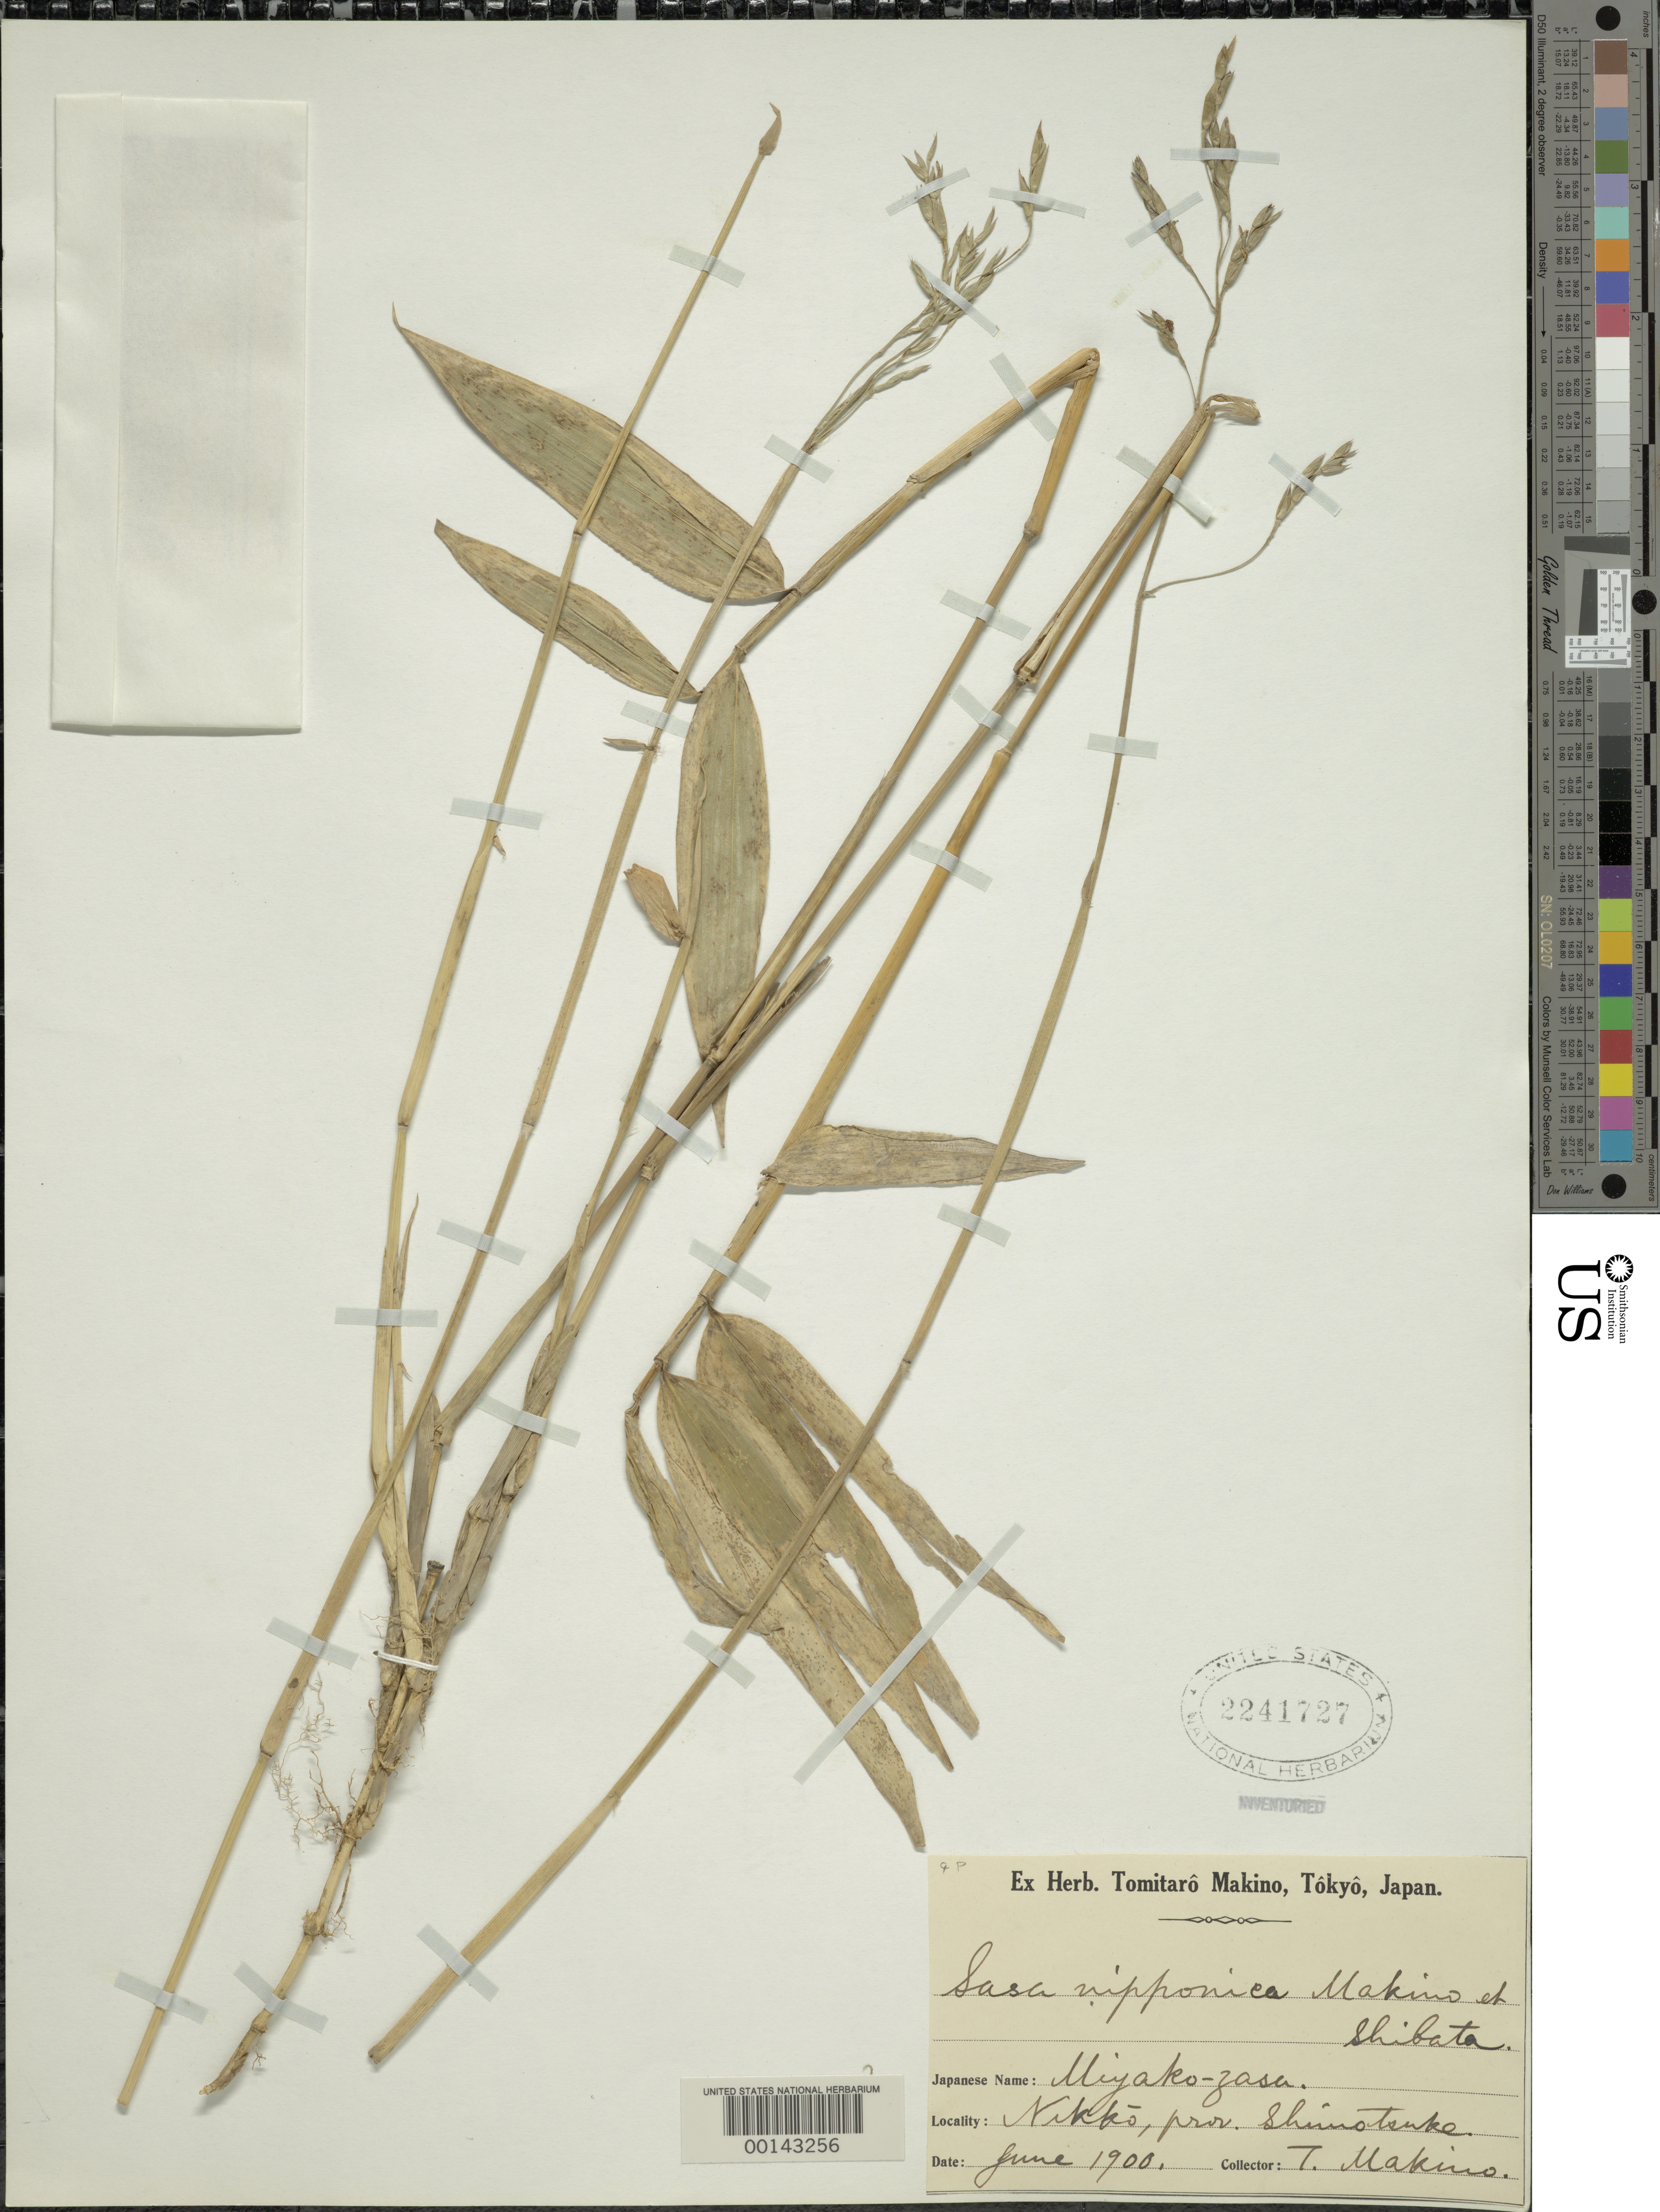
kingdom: Plantae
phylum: Tracheophyta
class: Liliopsida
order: Poales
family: Poaceae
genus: Sasa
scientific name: Sasa nipponica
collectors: T. Makino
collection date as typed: Jun 1900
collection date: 1900-06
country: Japan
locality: Shimotsuke, nikko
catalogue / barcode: US 2241727